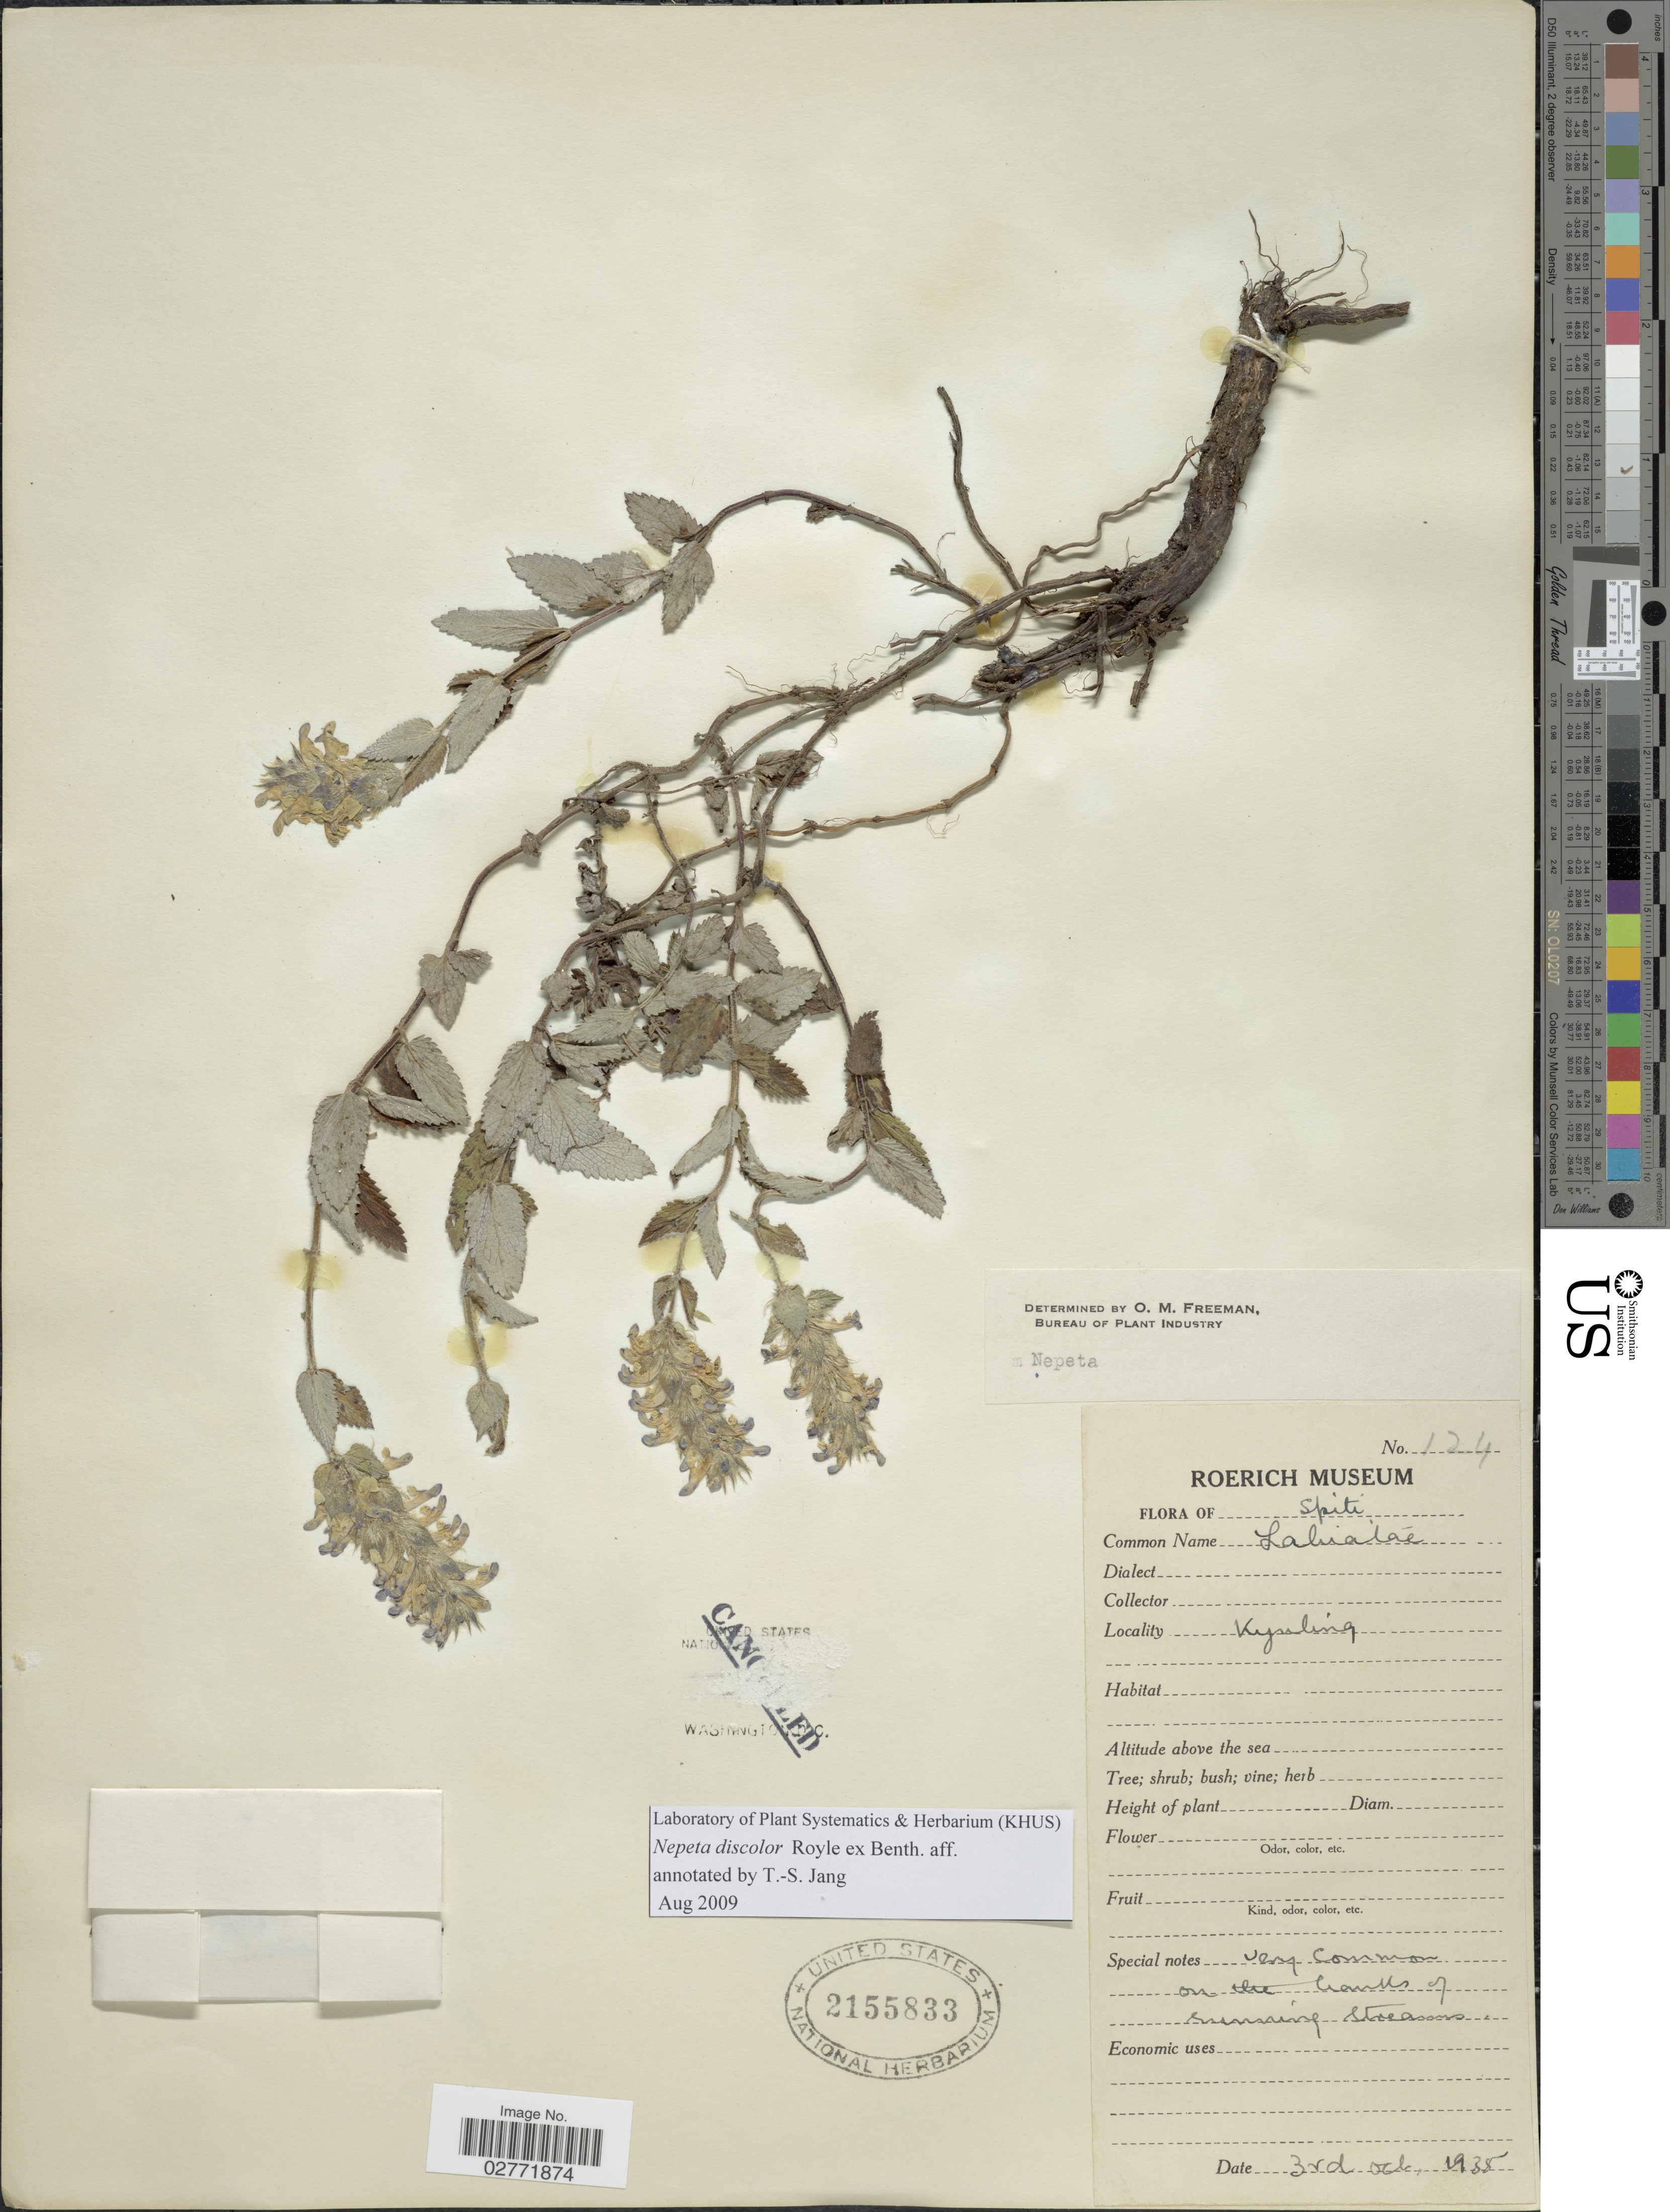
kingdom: Plantae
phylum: Tracheophyta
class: Magnoliopsida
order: Lamiales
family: Lamiaceae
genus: Nepeta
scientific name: Nepeta discolor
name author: Royle ex Benth.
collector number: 124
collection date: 1938-10-03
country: India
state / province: Himachal Pradesh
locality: Spiti, Kyuling.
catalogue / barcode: US 2155833